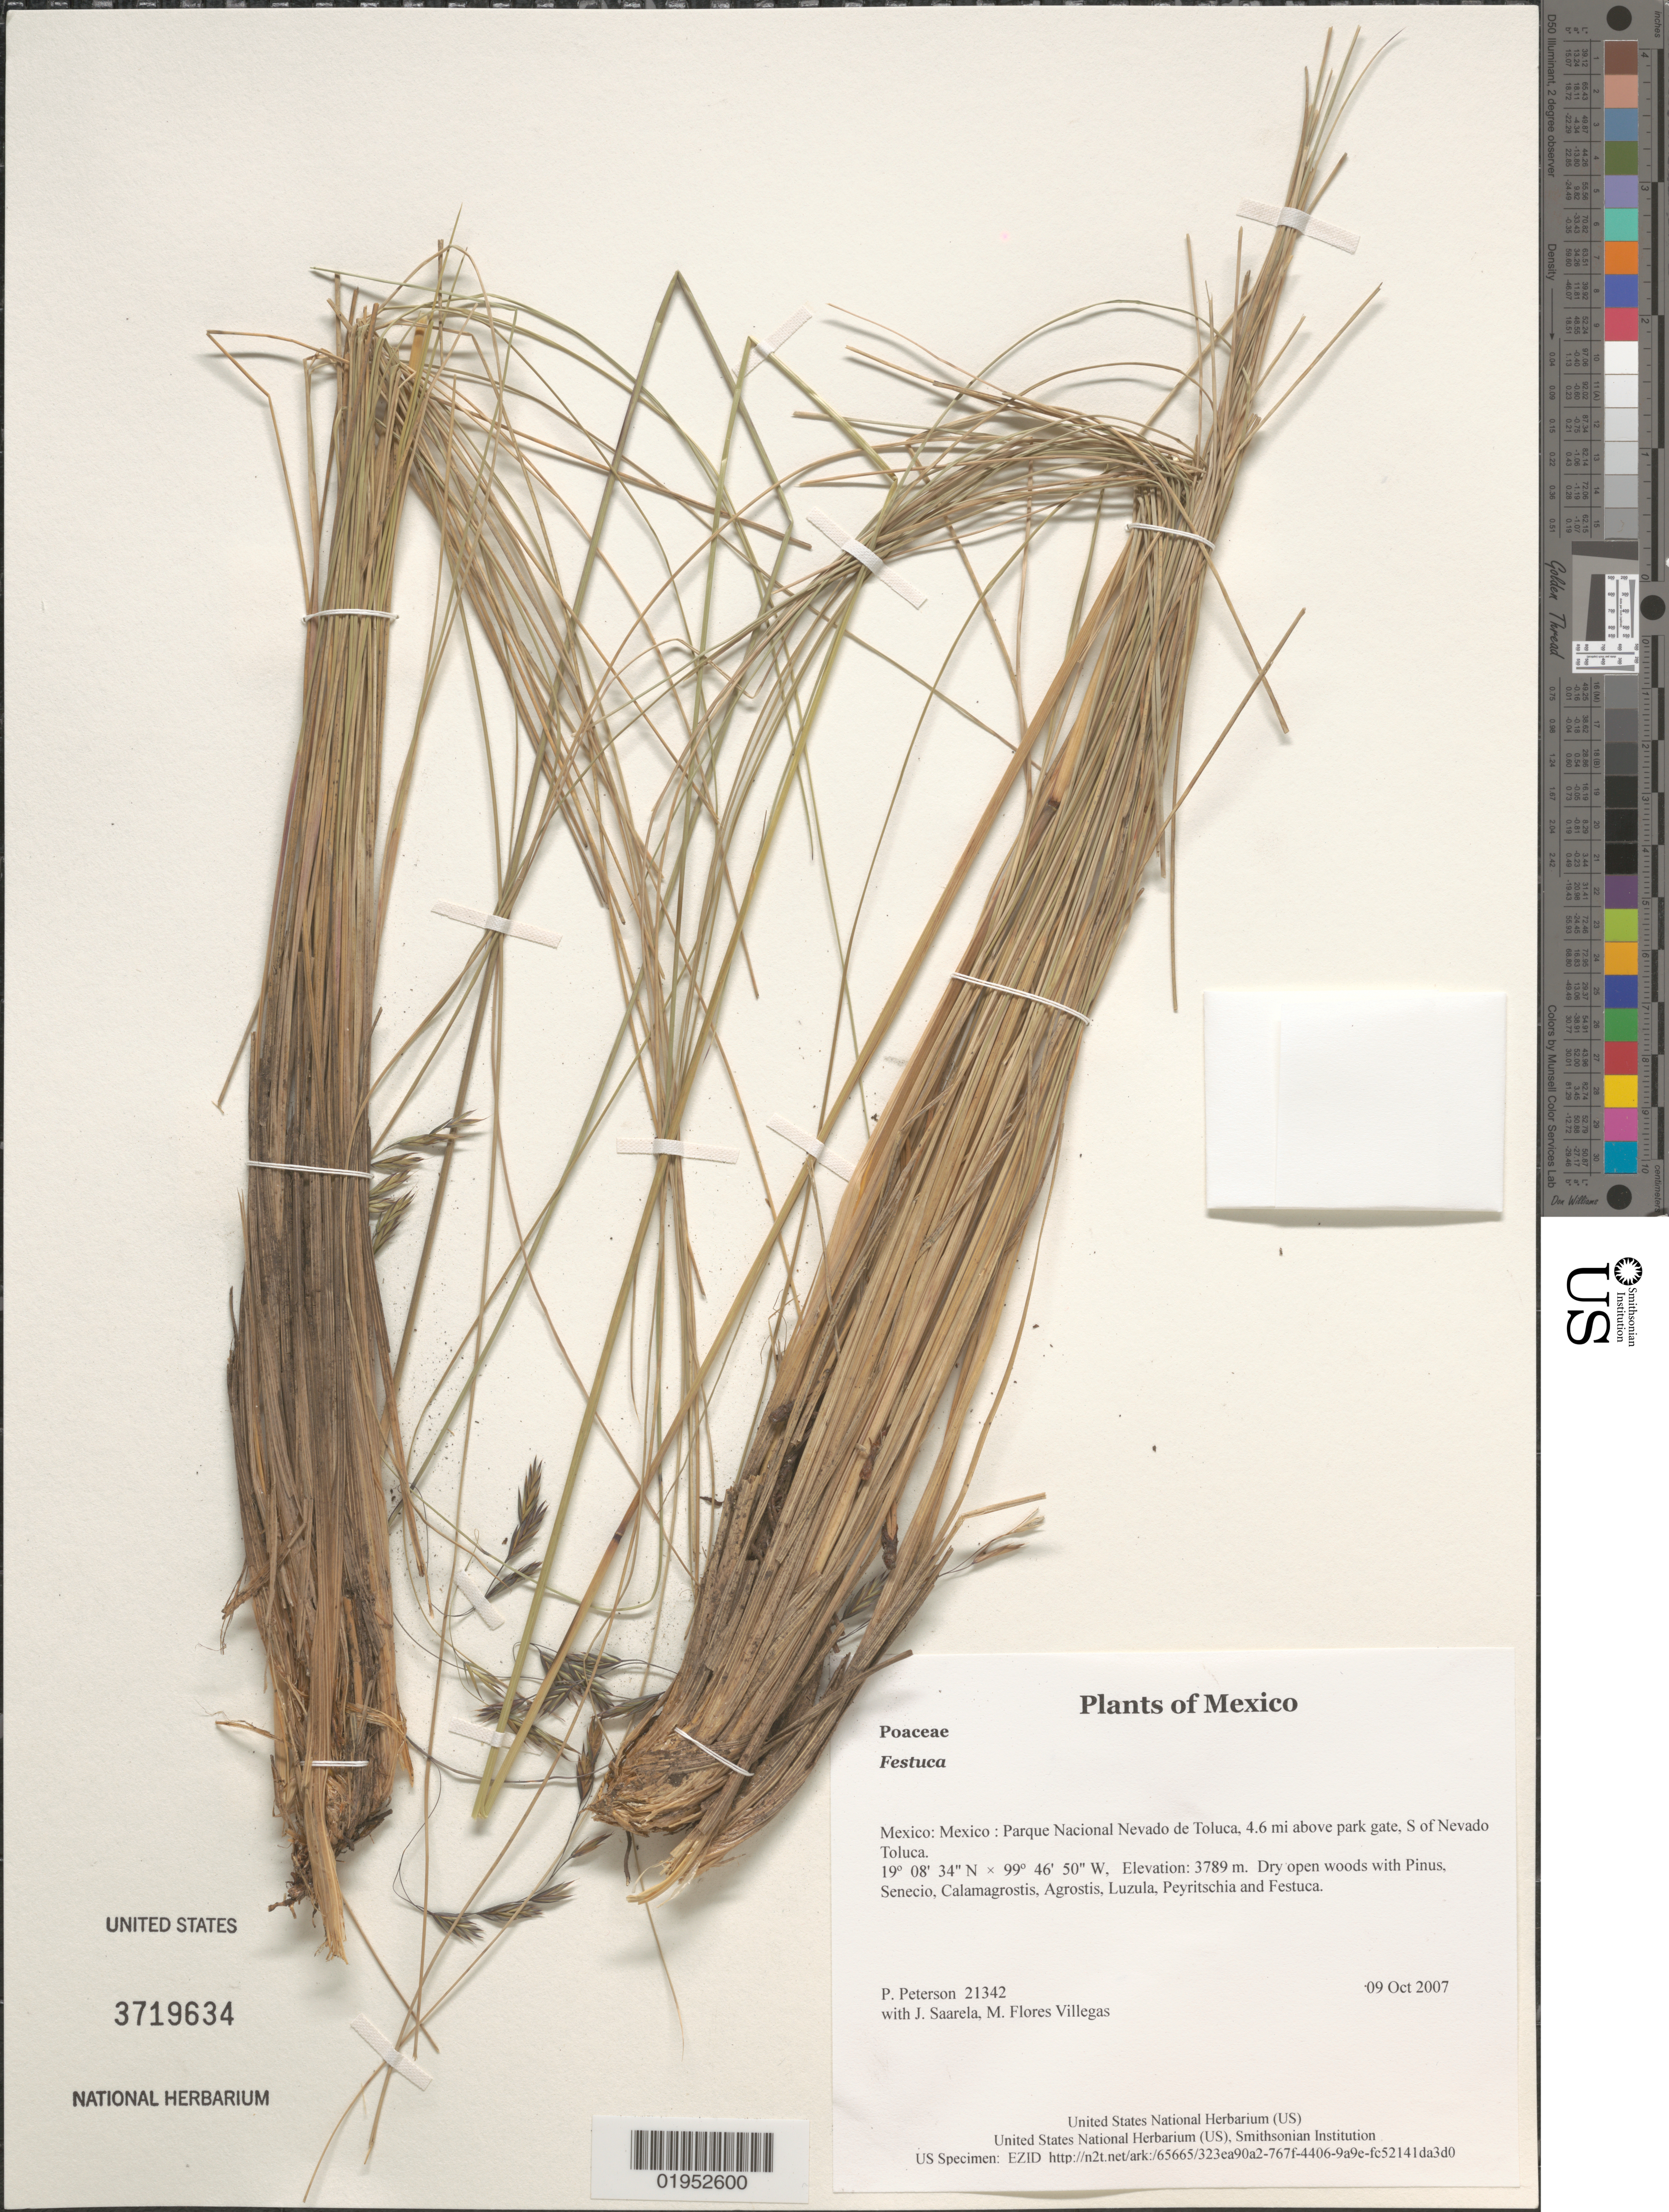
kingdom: Plantae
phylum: Tracheophyta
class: Liliopsida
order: Poales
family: Poaceae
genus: Festuca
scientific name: Festuca sp.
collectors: P. M. Peterson, J. Saarela & M. Flores Villegas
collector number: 21342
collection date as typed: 09 Oct 2007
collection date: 2007-10-09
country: Mexico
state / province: México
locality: Parque Nacional Nevado de Toluca, 4.6 mi above park gate, S of Nevado Toluca.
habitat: Dry open woods with Pinus, Senecio, Calamagrostis, Agrostis, Luzula, Peyritschia and Festuca.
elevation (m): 3789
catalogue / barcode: US 3719634